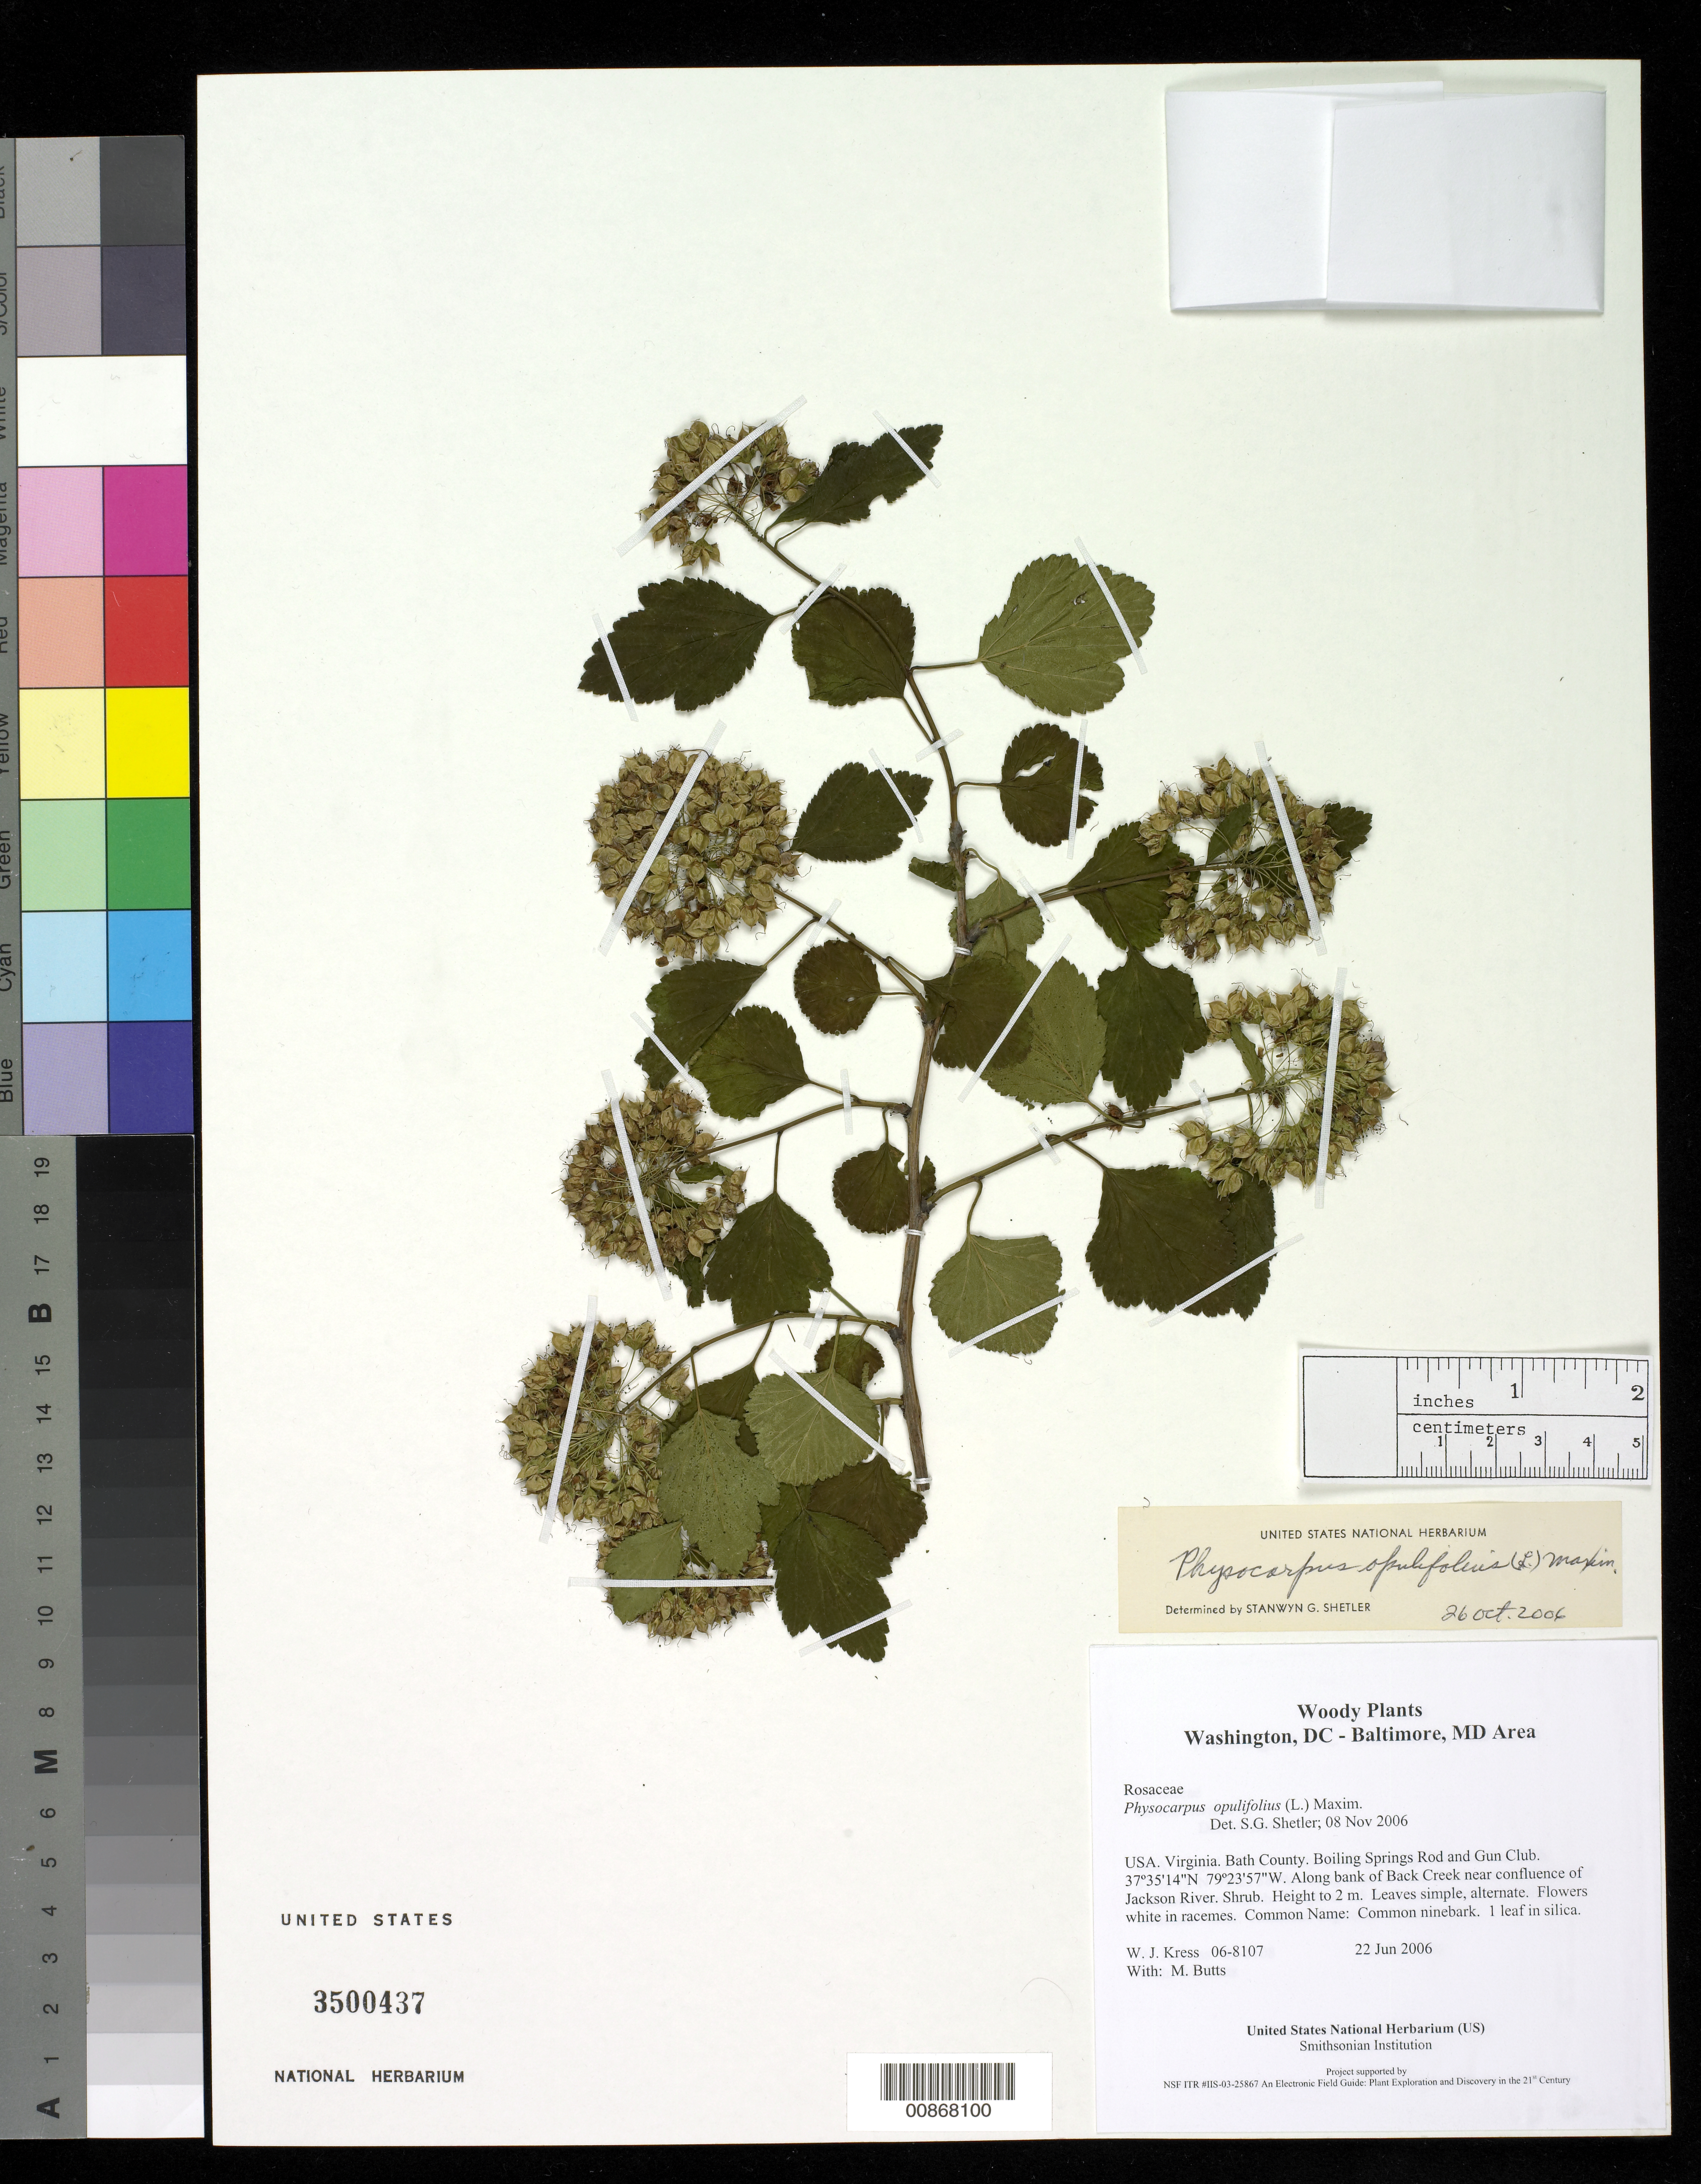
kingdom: Plantae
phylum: Tracheophyta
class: Magnoliopsida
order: Cornales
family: Cornaceae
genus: Cornus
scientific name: Cornus sericea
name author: L.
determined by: Shetler, Stanwyn G., (US), NMNH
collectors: W. J. Kress & M. B. Butts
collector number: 06-8107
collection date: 2006-06-22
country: United States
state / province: Virginia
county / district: Bath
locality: Boiling Springs Rod and Gun Club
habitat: Along bank of Back Creek near confluence of Jackson River.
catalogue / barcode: US 3500437